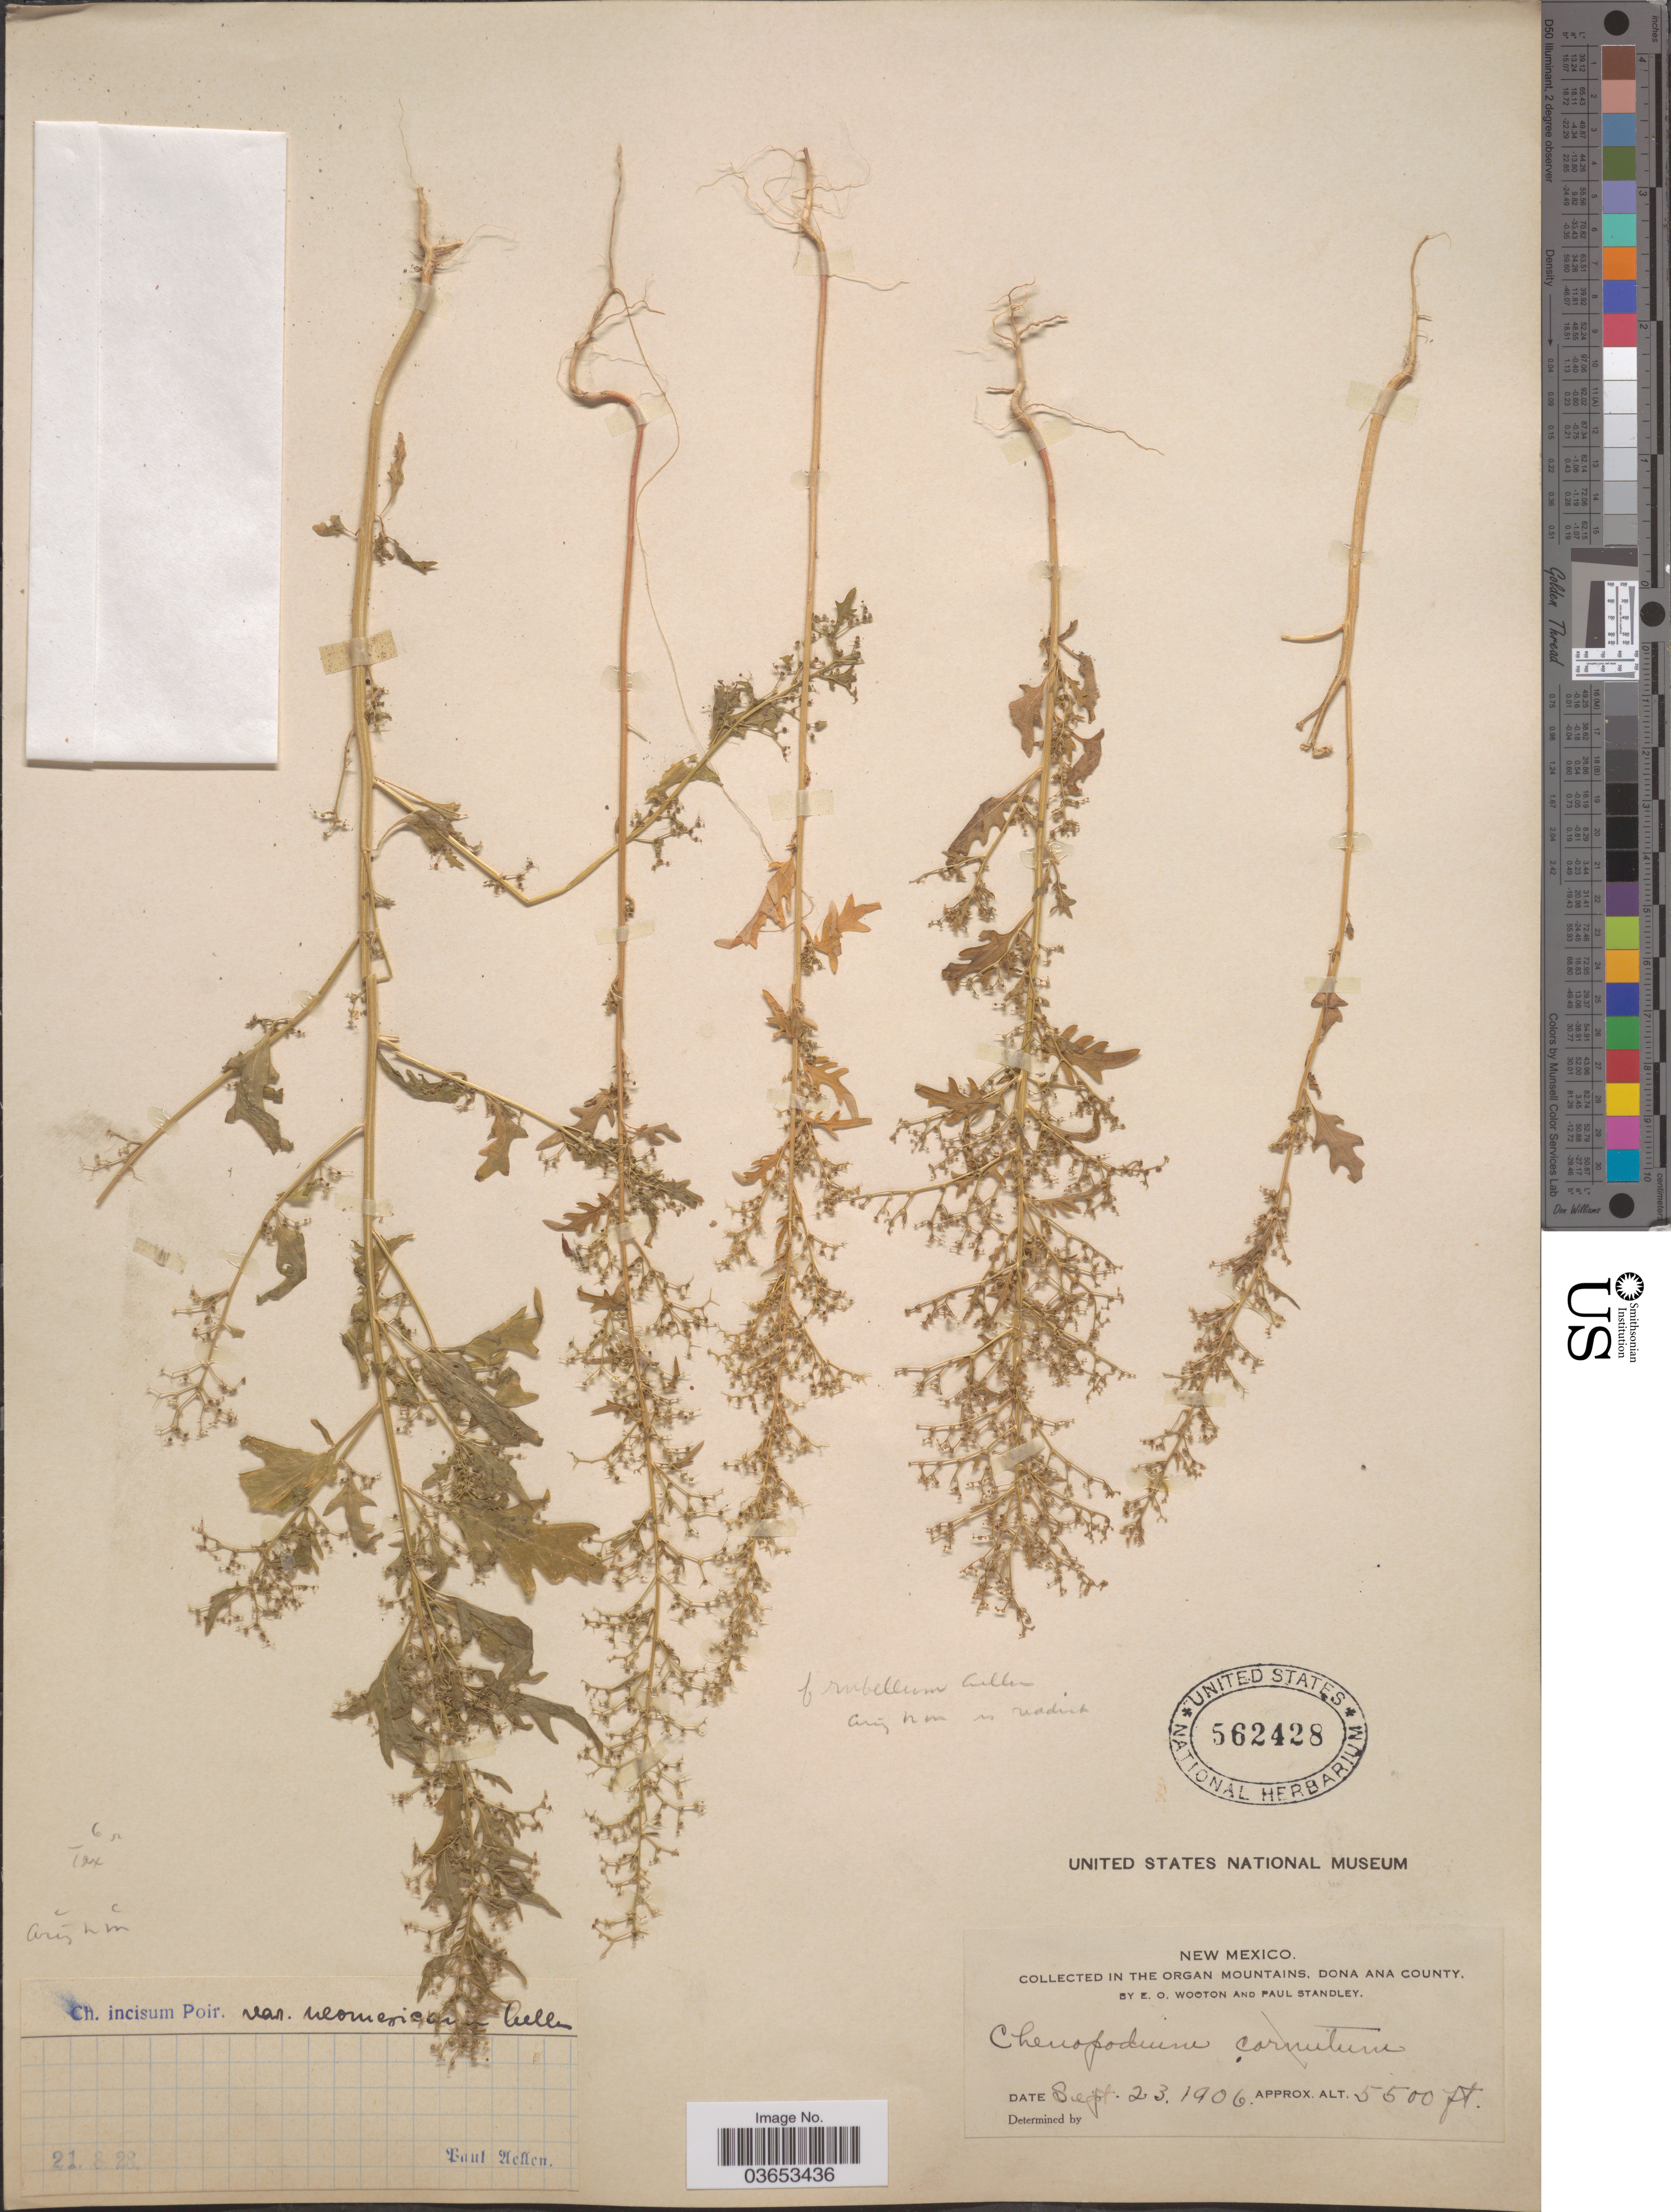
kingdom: Plantae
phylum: Tracheophyta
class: Magnoliopsida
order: Caryophyllales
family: Amaranthaceae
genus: Chenopodium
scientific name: Chenopodium incisum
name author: Poir.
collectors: E. O. Wooton & P. C. Standley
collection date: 1906-09-23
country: United States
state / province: New Mexico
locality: In the Organ Mountains, Dona Ana County.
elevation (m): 1676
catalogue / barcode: US 562428